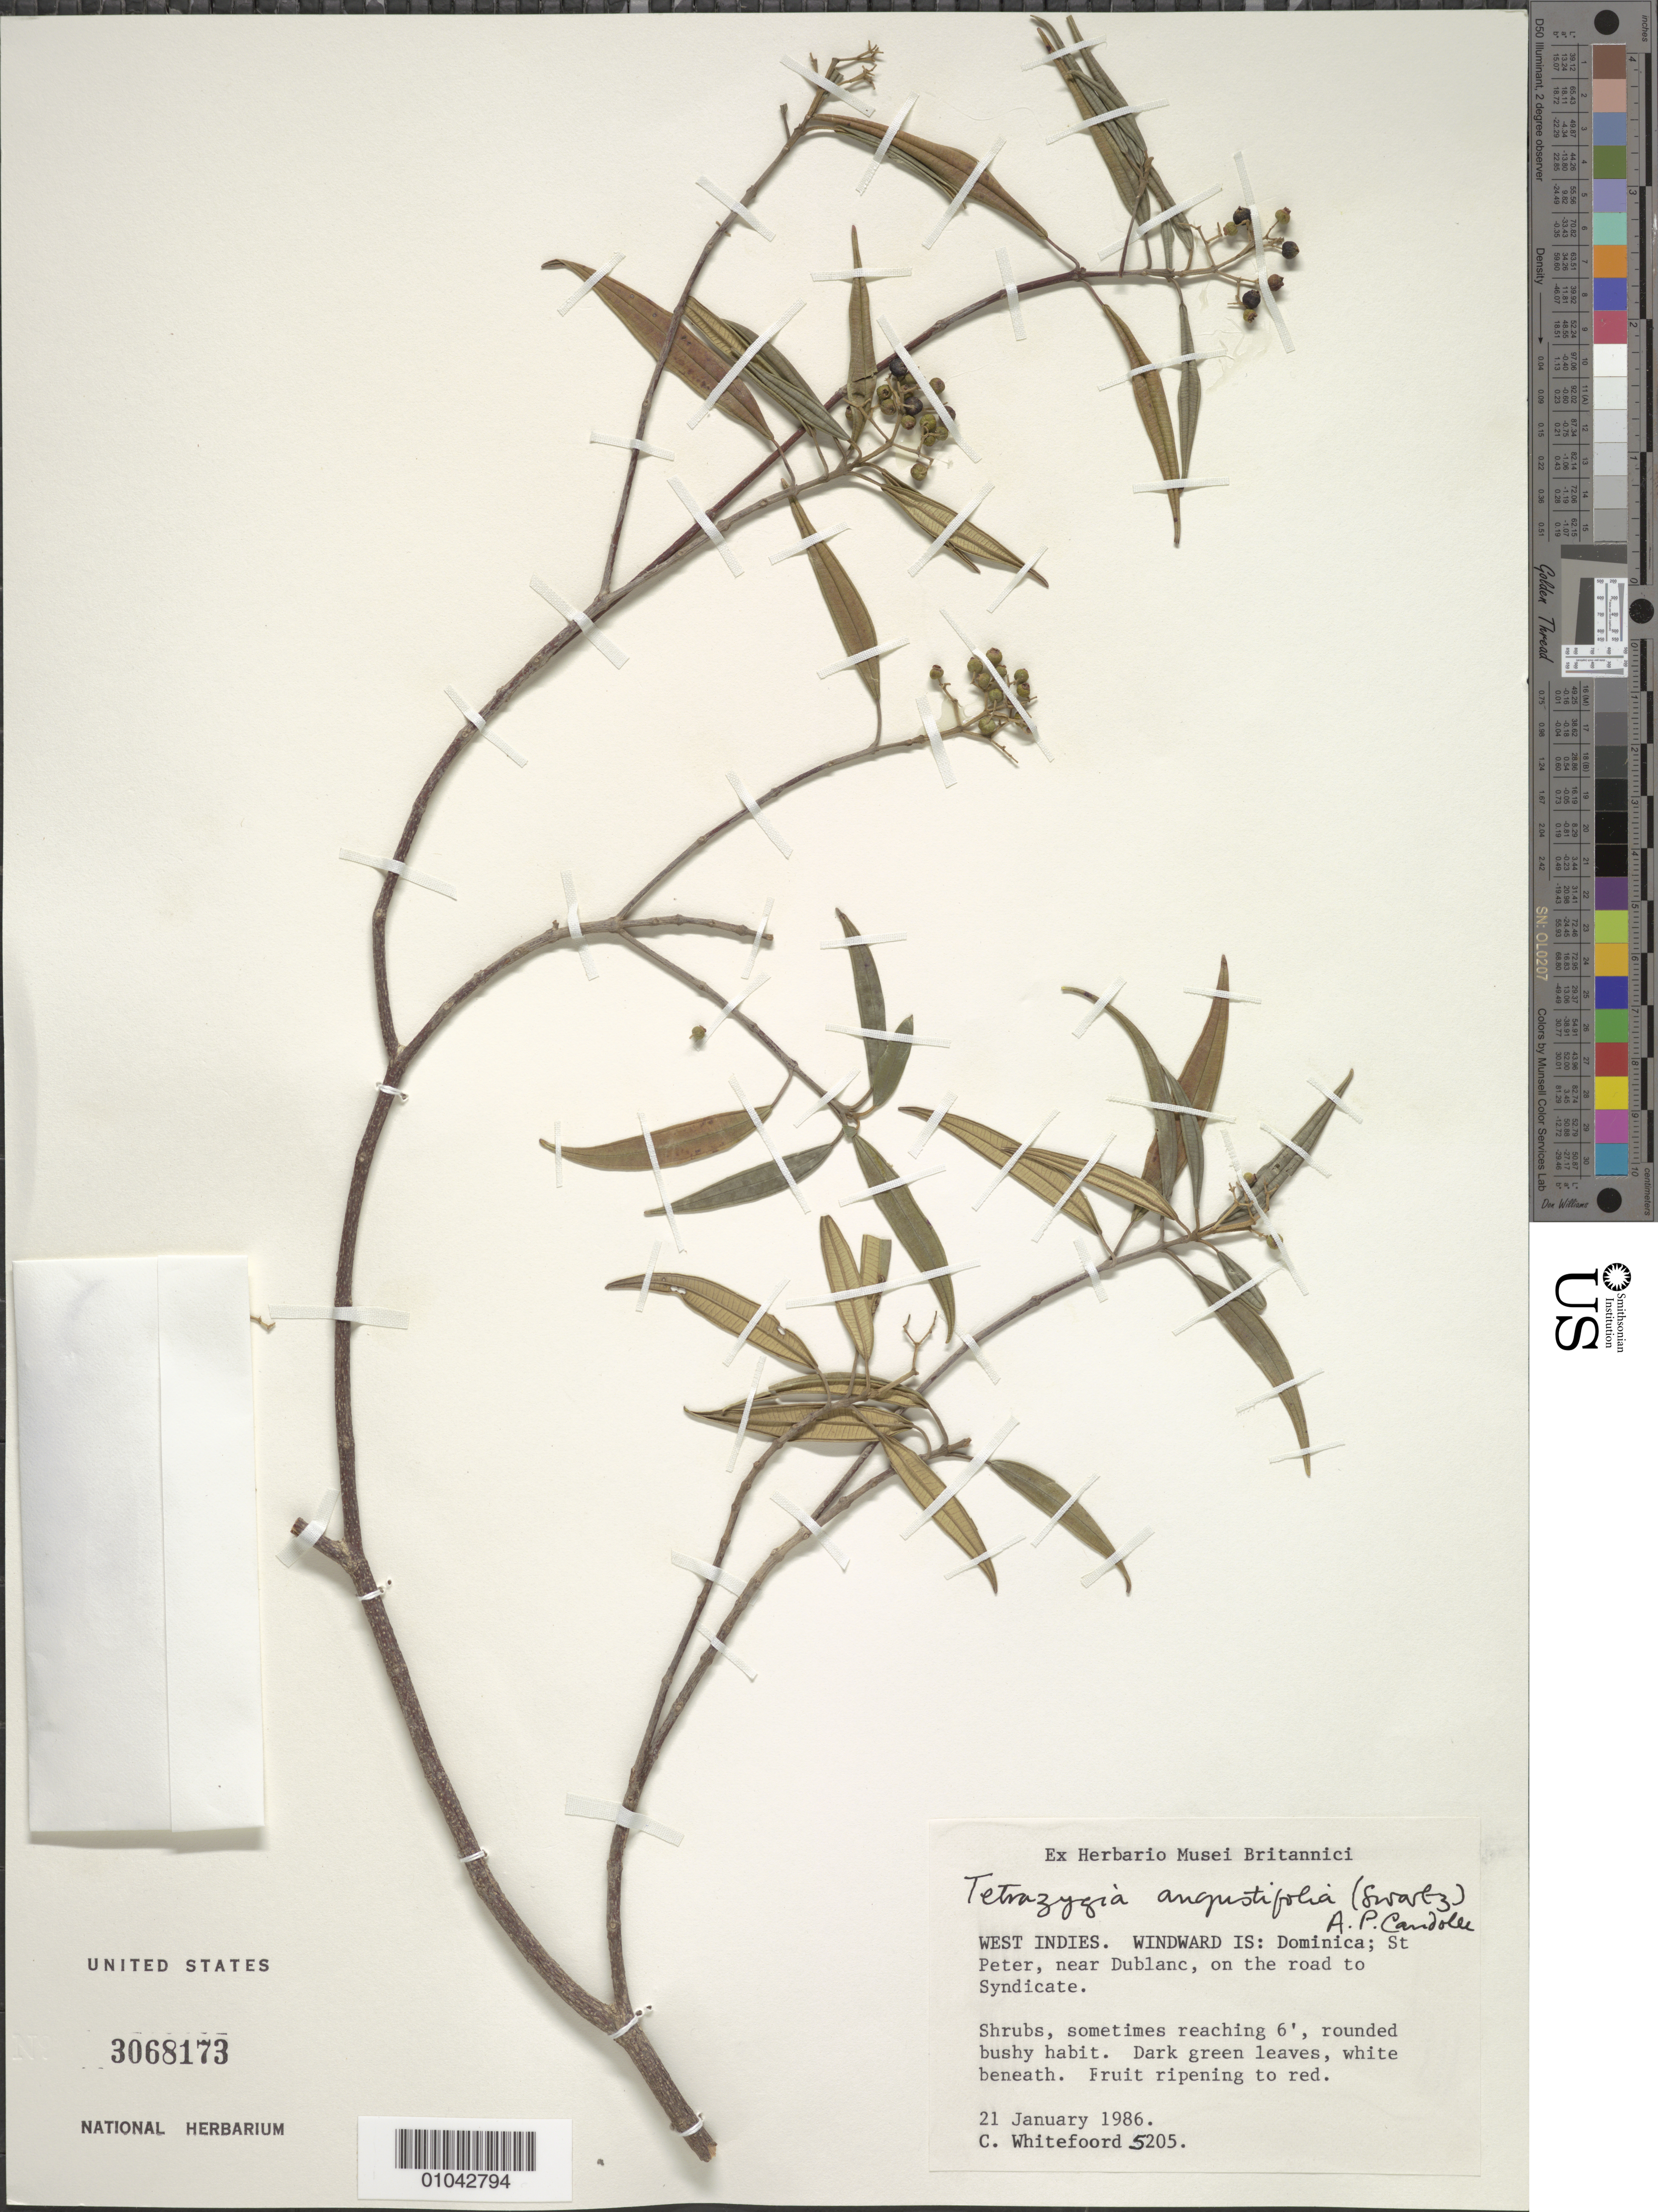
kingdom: Plantae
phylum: Tracheophyta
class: Magnoliopsida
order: Myrtales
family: Melastomataceae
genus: Tetrazygia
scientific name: Tetrazygia angustifolia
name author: (Sw.) DC.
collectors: C. Whitefoord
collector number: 5205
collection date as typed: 21 Jan 1986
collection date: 1986-01-21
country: Dominica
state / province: St. Peter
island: Dominica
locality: Near Dublanc, on the road to Syndicate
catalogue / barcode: US 3068173